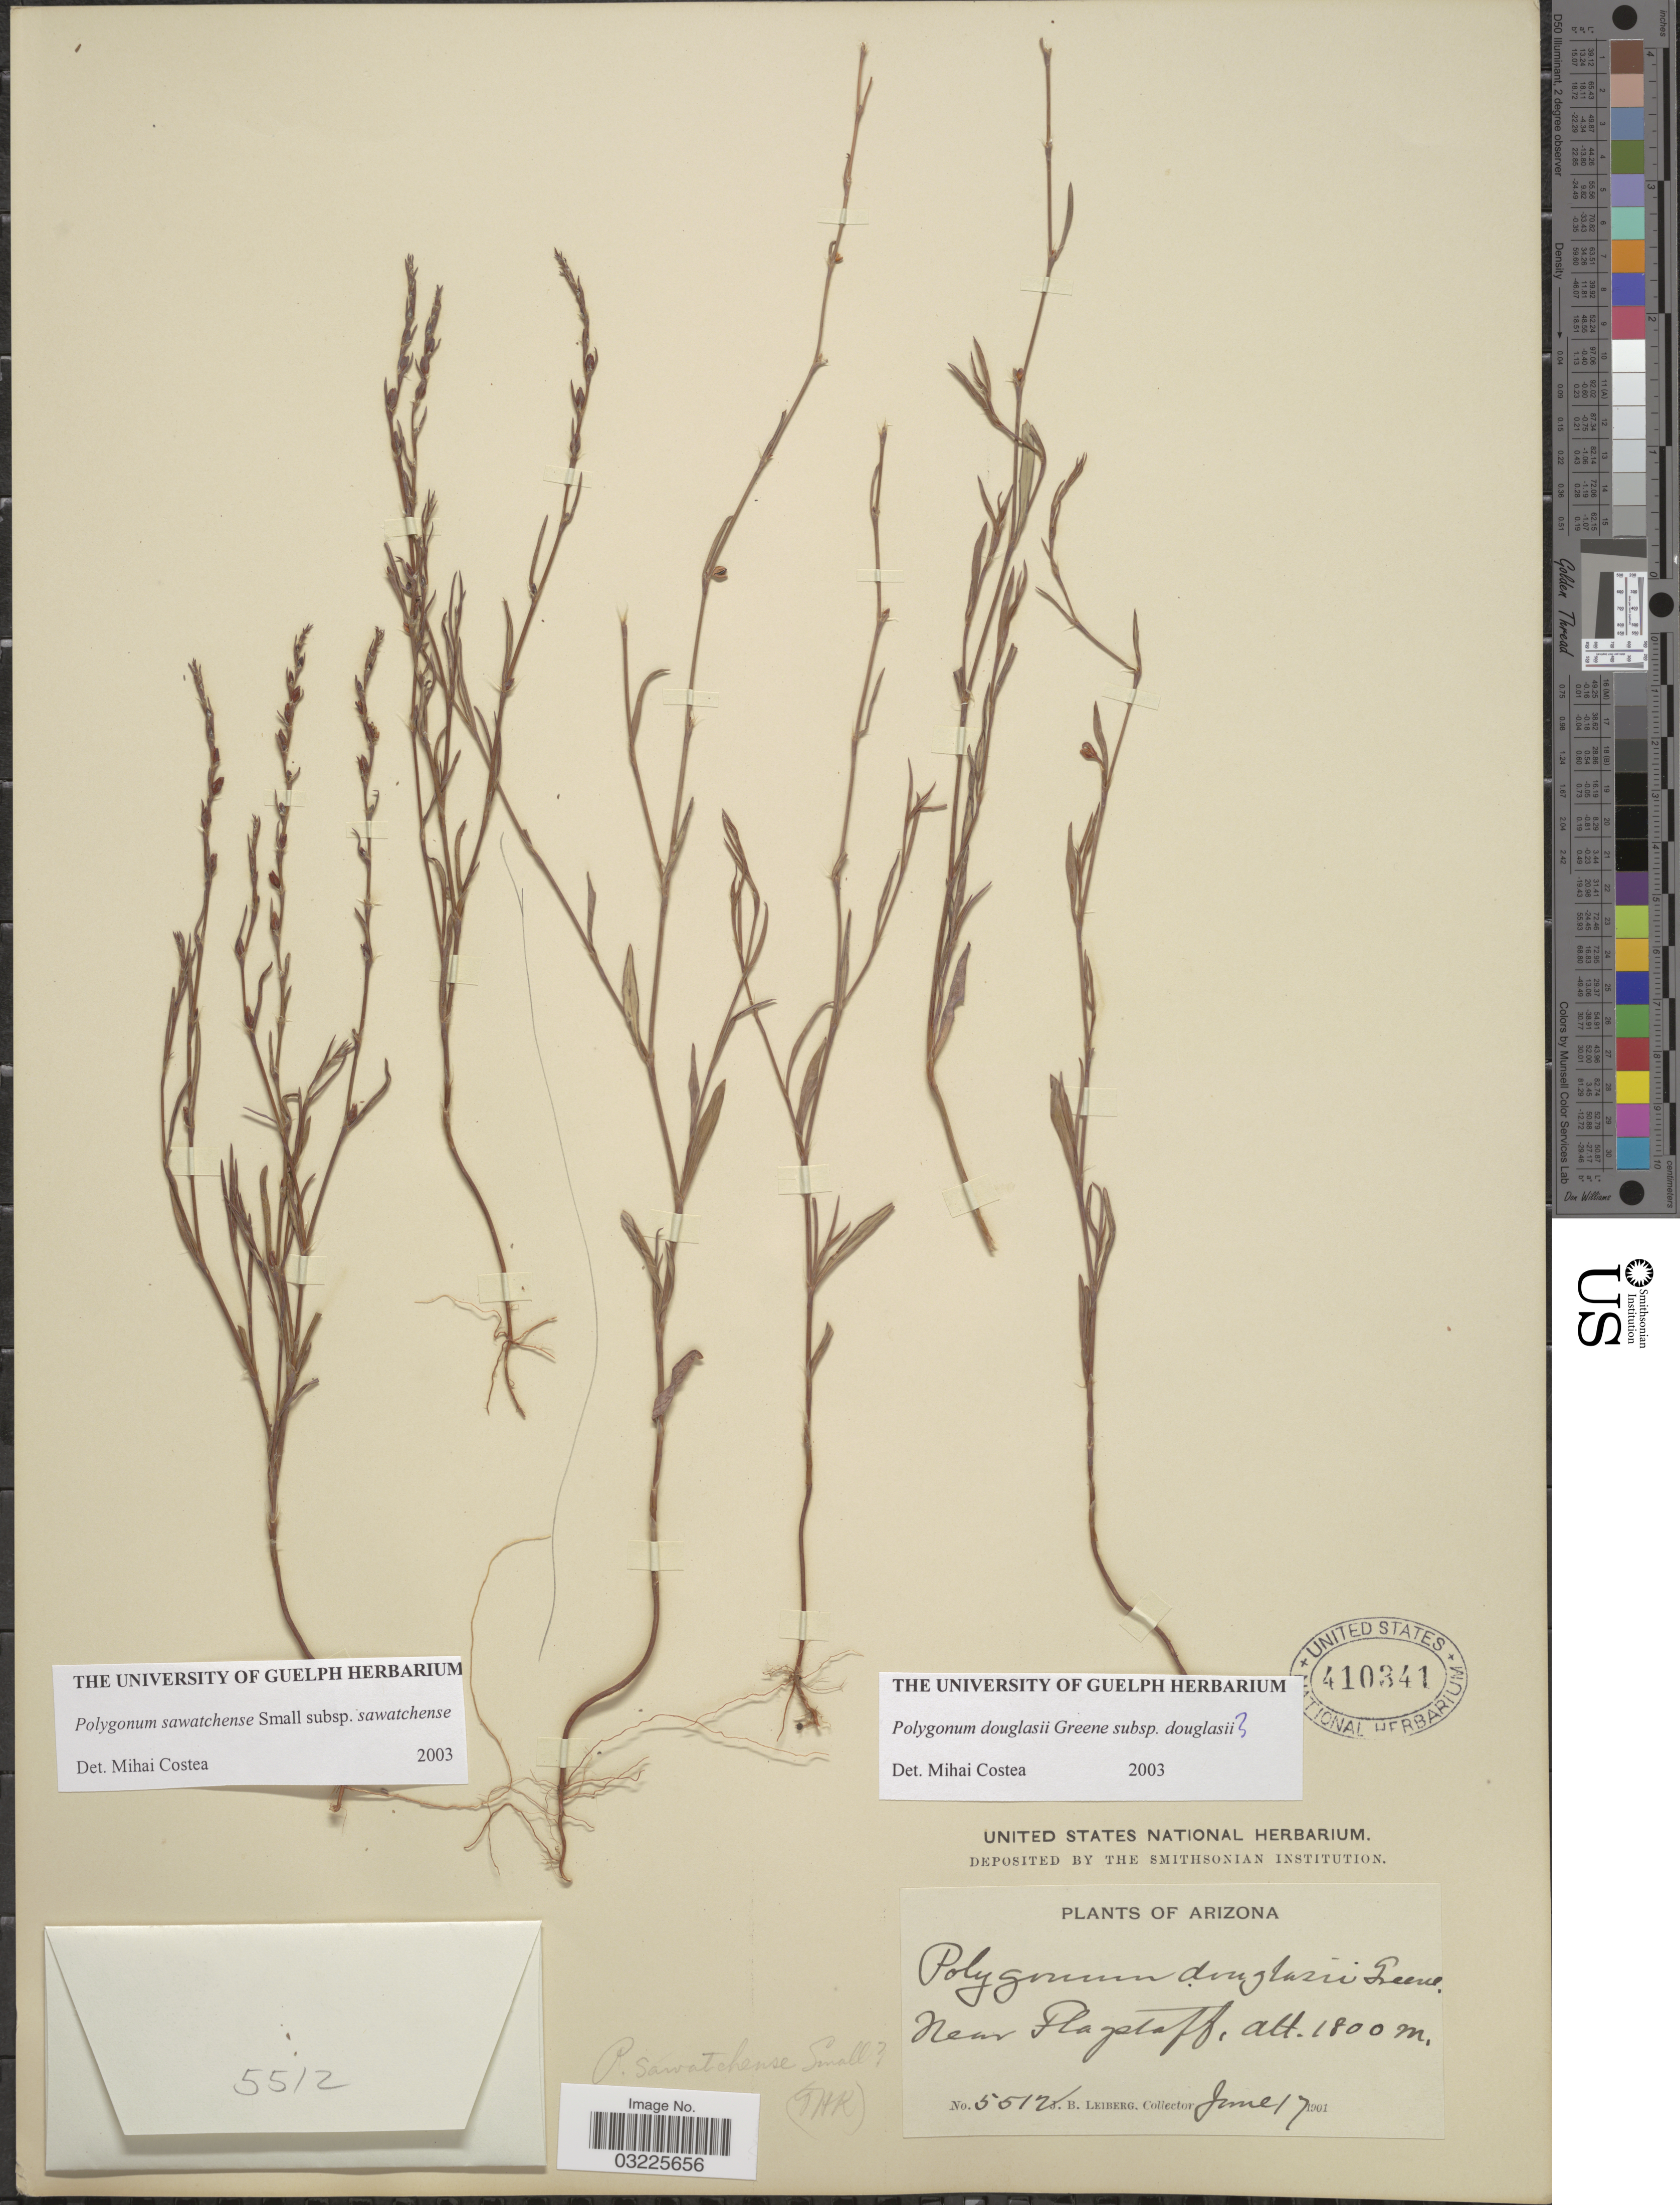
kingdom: Plantae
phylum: Tracheophyta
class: Magnoliopsida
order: Caryophyllales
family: Polygonaceae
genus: Polygonum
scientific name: Polygonum sawatchense subsp. sawatchense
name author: Small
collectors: J. B. Leiberg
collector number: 5512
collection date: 1901-06-17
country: United States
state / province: Arizona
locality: Near Flagstaff.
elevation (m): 1800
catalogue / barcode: US 410341